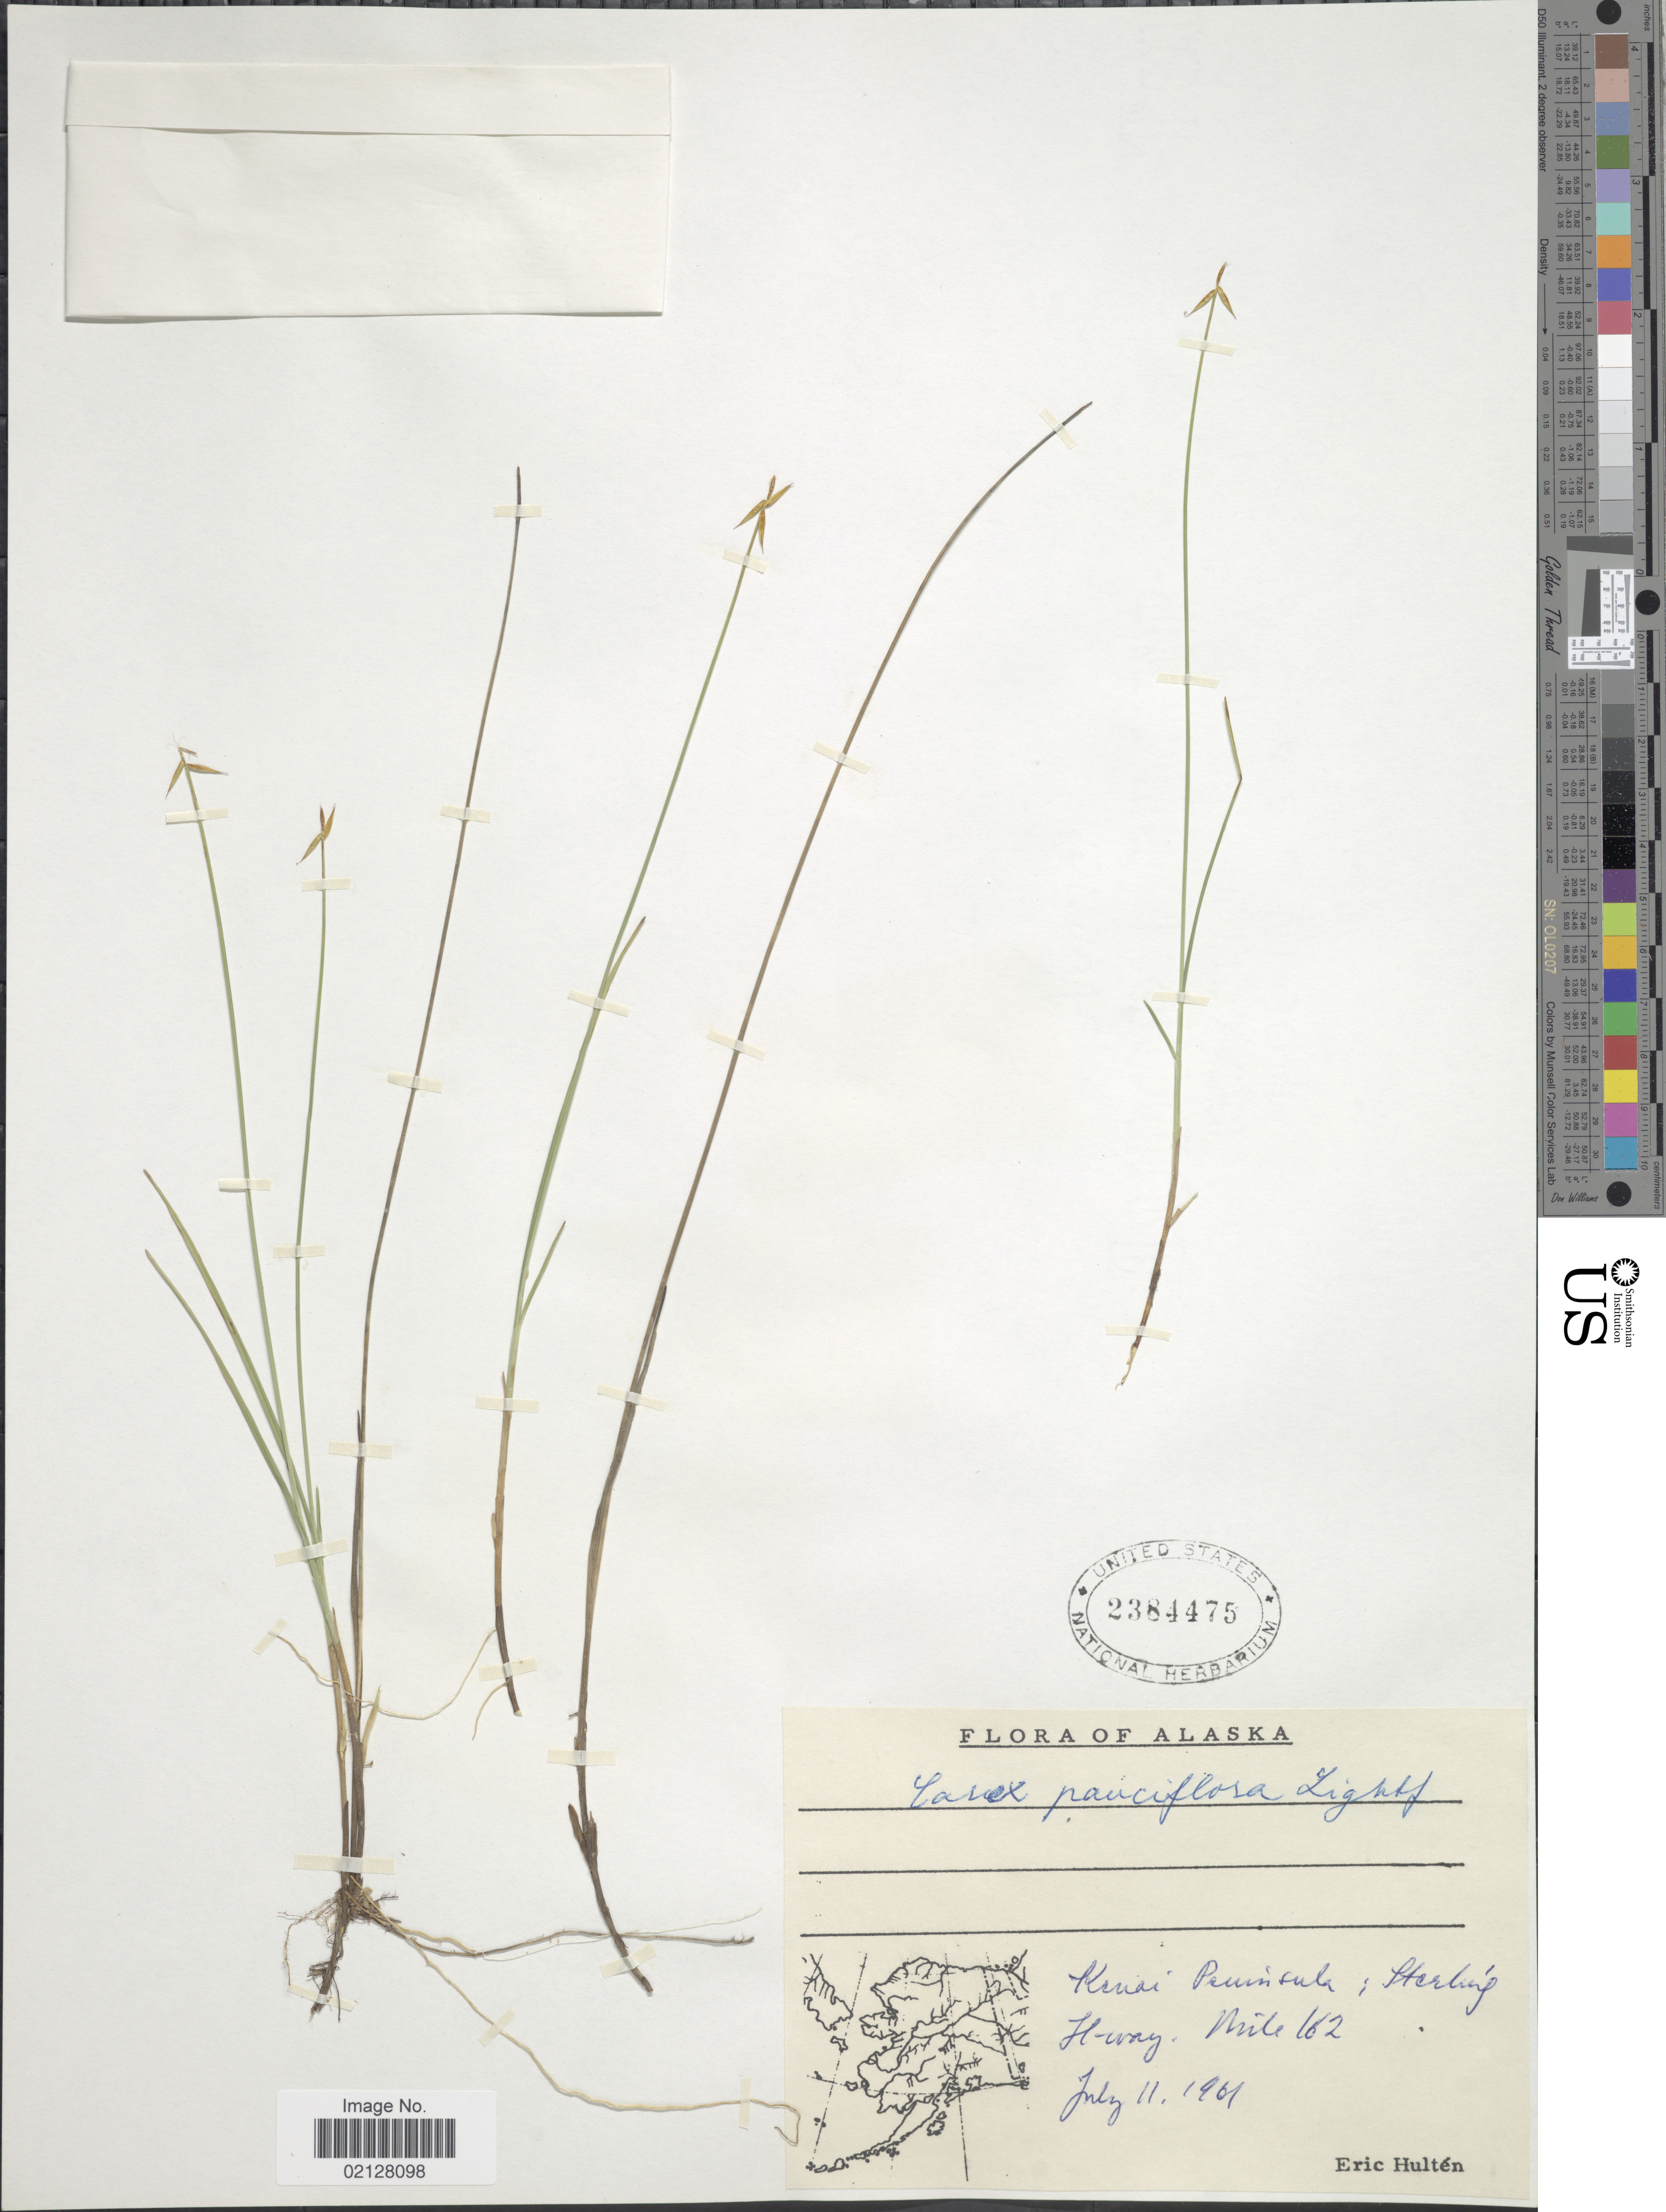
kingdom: Plantae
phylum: Tracheophyta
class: Liliopsida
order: Poales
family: Cyperaceae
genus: Carex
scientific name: Carex pauciflora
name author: Lightf.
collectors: E. G. Hultén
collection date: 1901-07-11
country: United States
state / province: Alaska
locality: Kenai Peninsula: Sterling H-way. Mile 162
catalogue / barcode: US 2384475